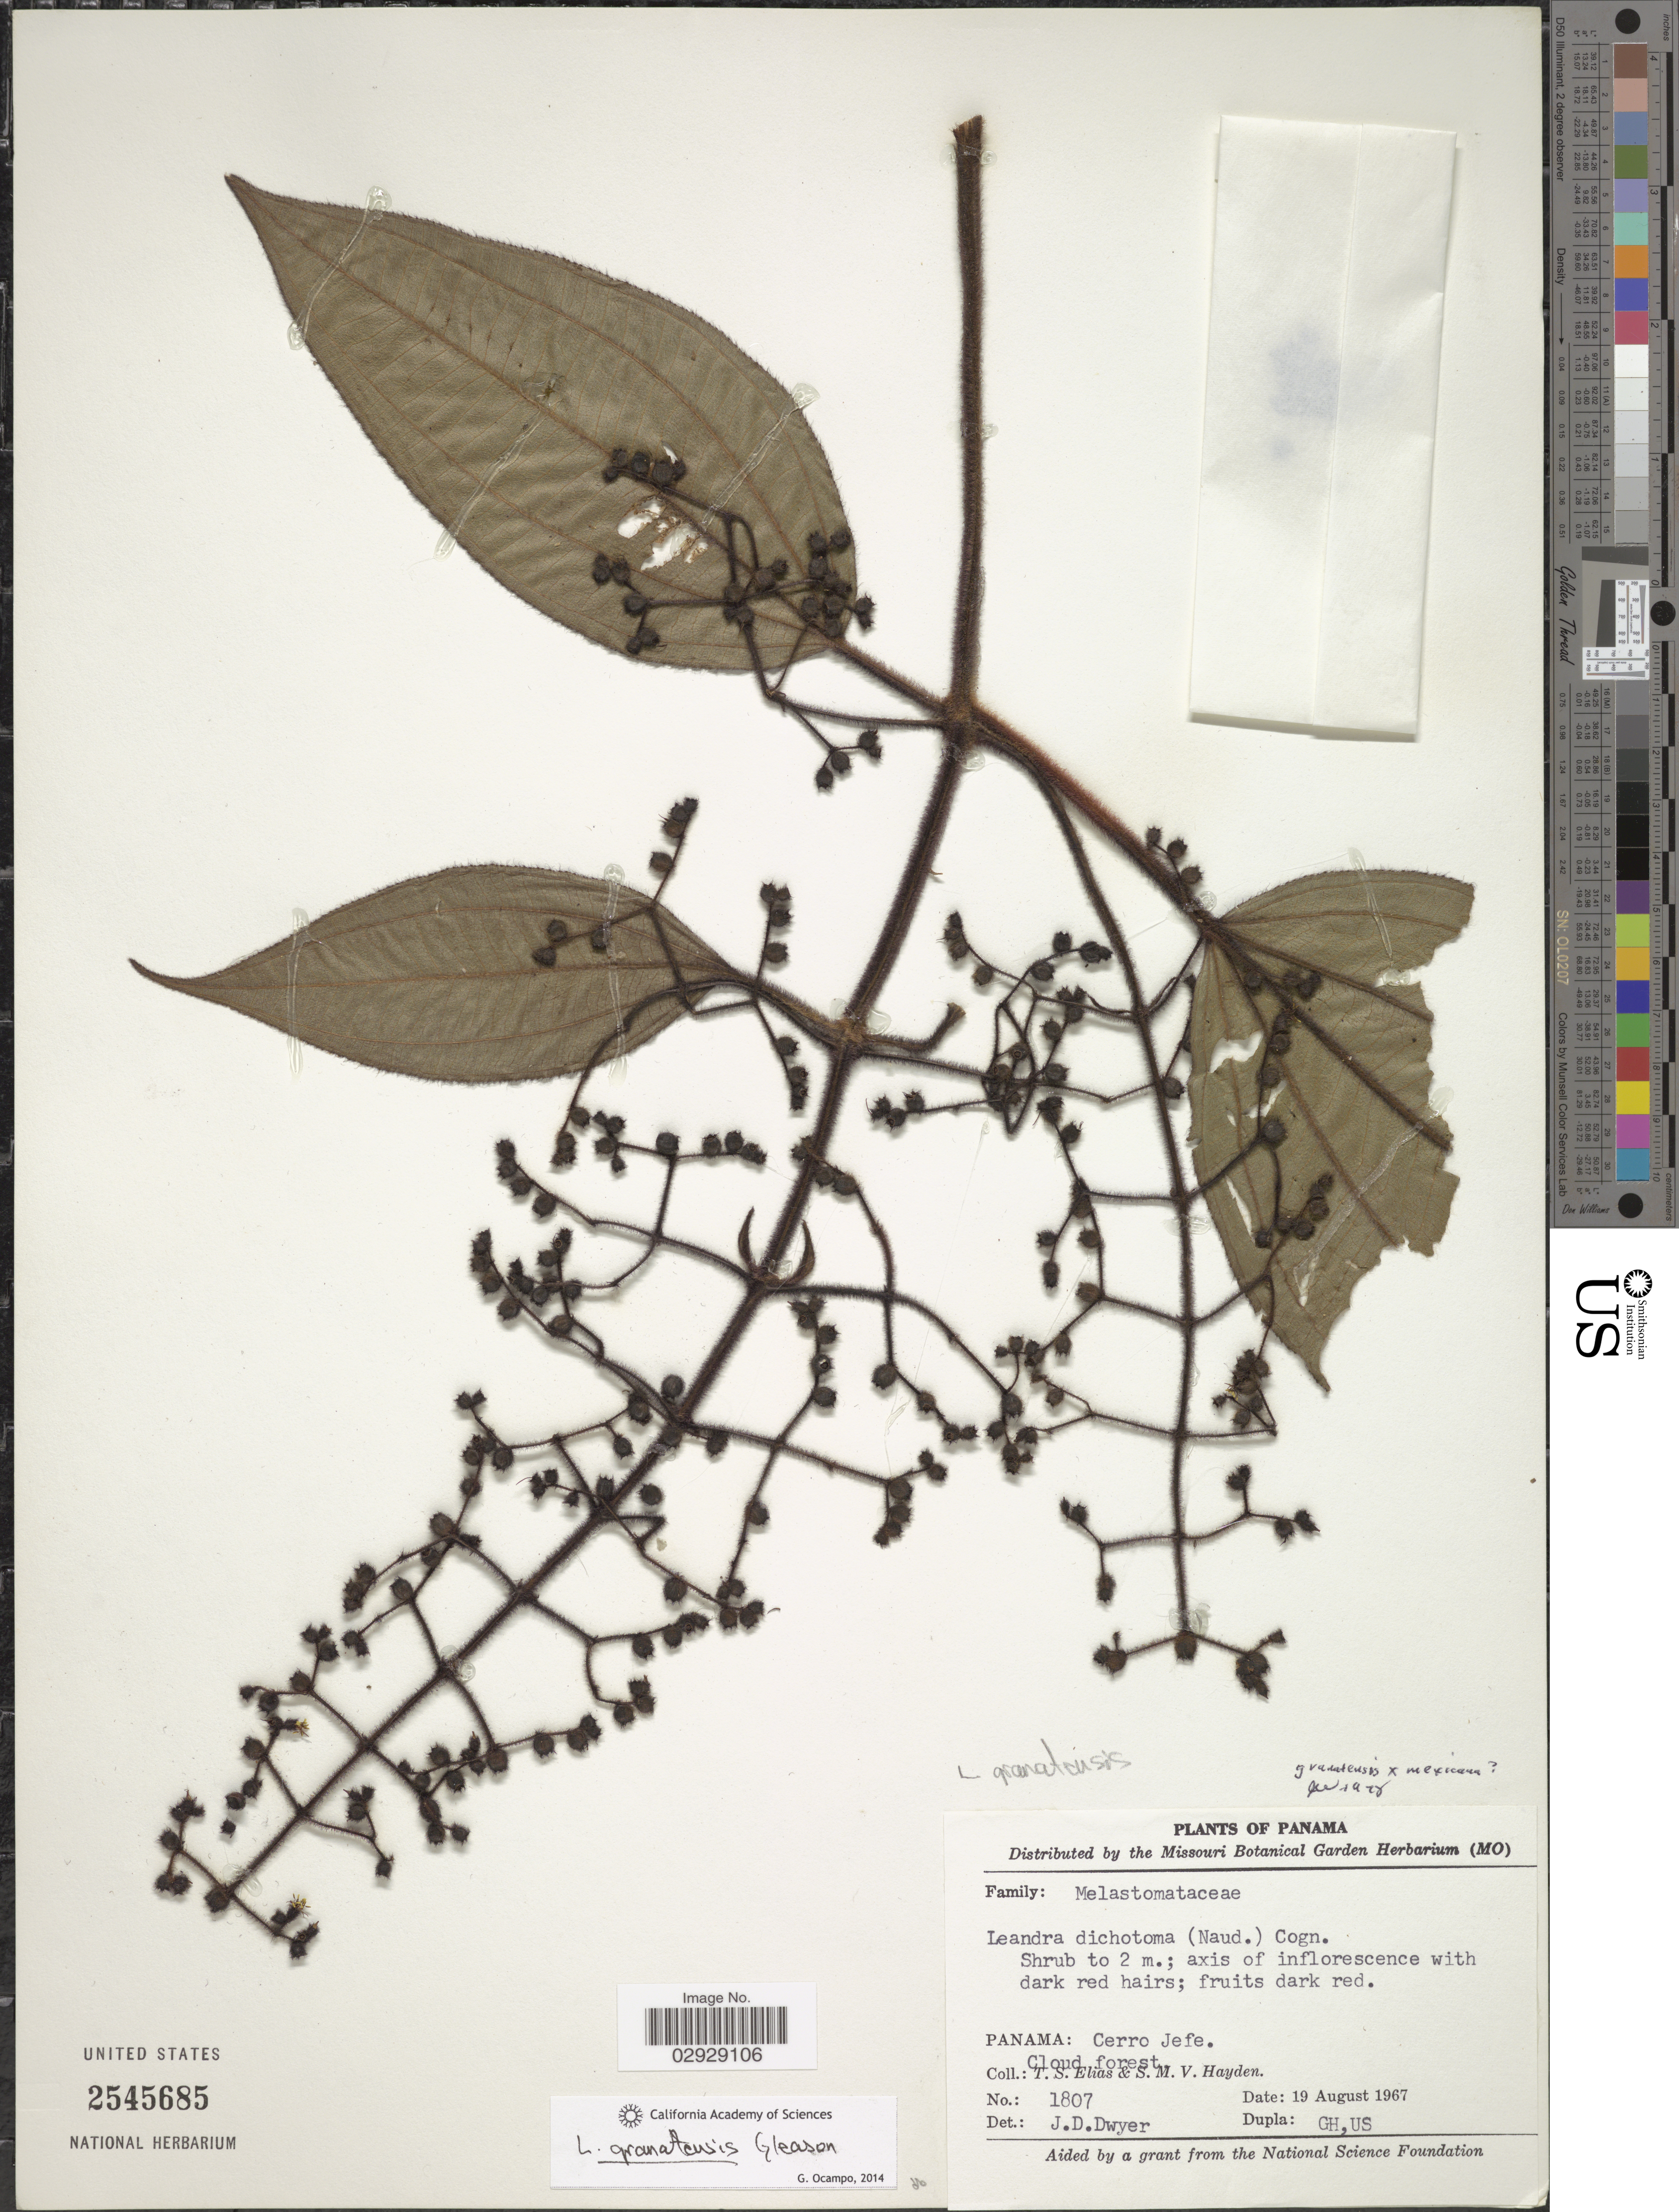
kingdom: Plantae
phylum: Tracheophyta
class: Magnoliopsida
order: Myrtales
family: Melastomataceae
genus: Leandra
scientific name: Leandra granatensis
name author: Gleason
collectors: T. S. Elias & S. M. Hayden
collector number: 1807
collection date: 1967-08-19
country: Panama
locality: Cerro Jefe.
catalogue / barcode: US 2545685